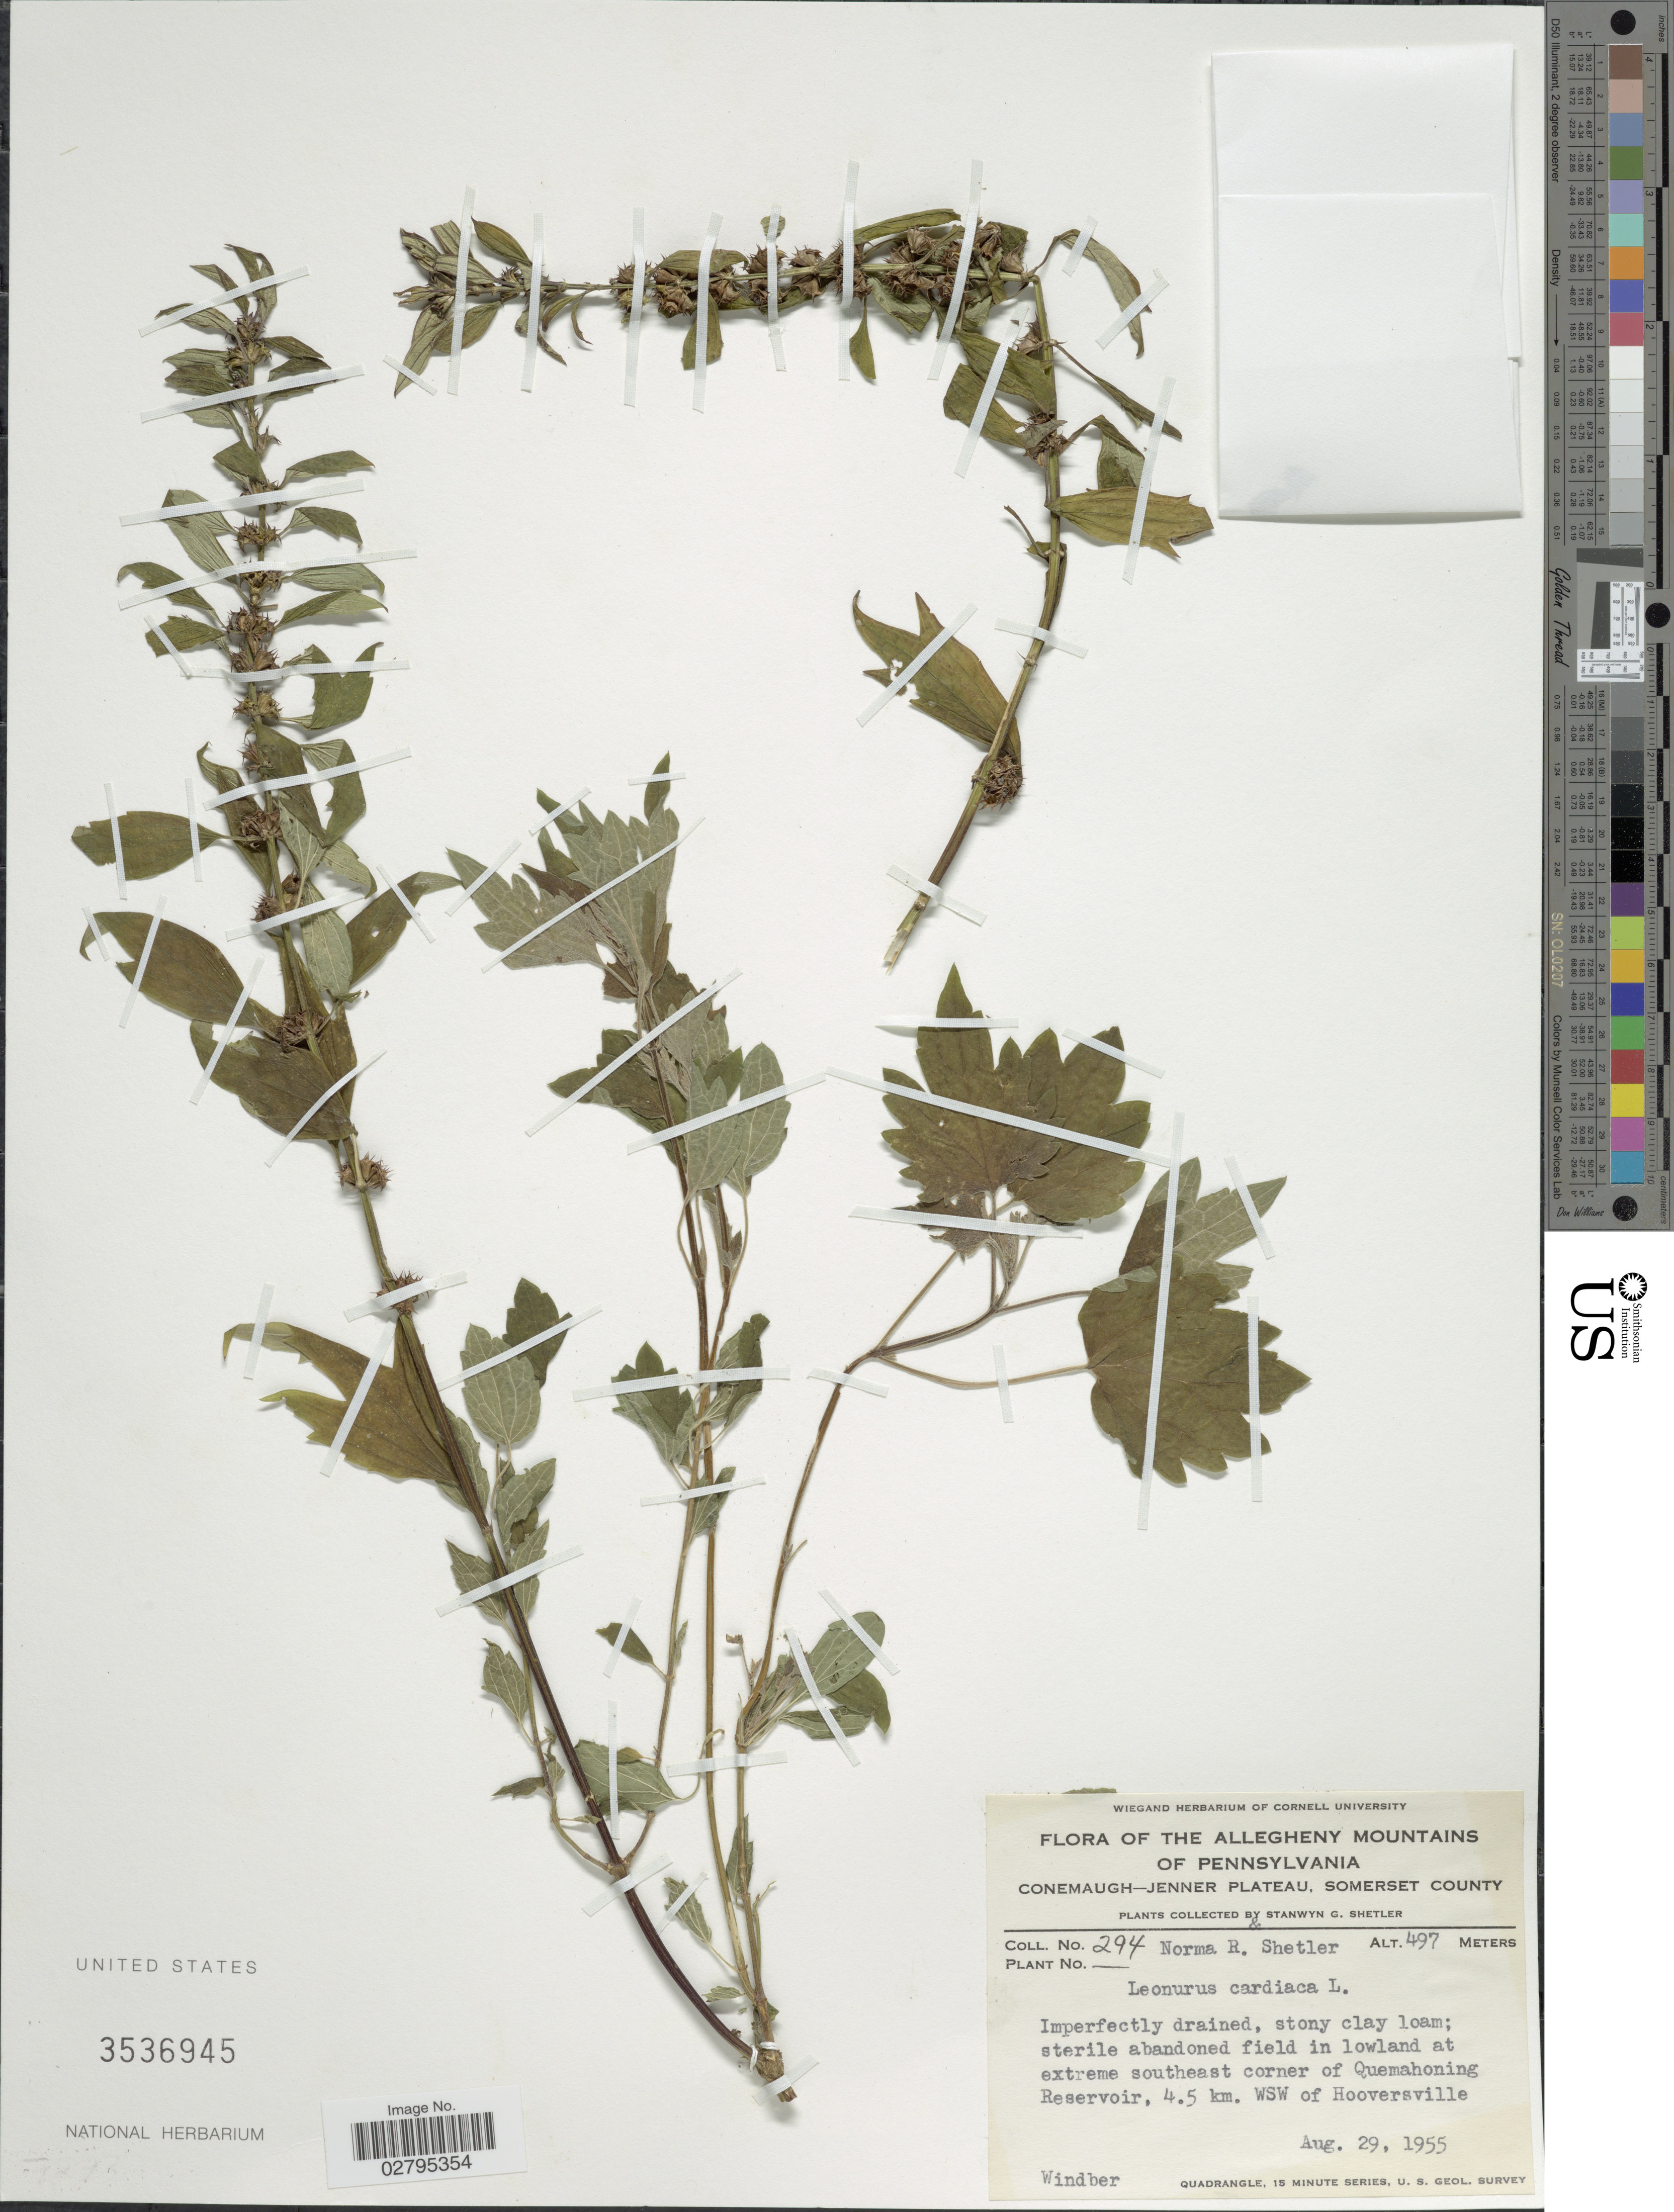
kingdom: Plantae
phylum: Tracheophyta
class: Magnoliopsida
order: Lamiales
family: Lamiaceae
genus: Leonurus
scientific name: Leonurus cardiaca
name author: L.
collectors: S. Shetler & N. Shetler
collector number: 294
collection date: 1955-08-29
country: United States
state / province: Pennsylvania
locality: The Allegheny Mountains of Pennsylvania, Conemaugh-Jenner Plateau, Somerset County, extreme southeast corner of Quemahoning Reservoir, 4.5 km. WSW of Hooversville, Windber.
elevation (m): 497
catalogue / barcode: US 3536945